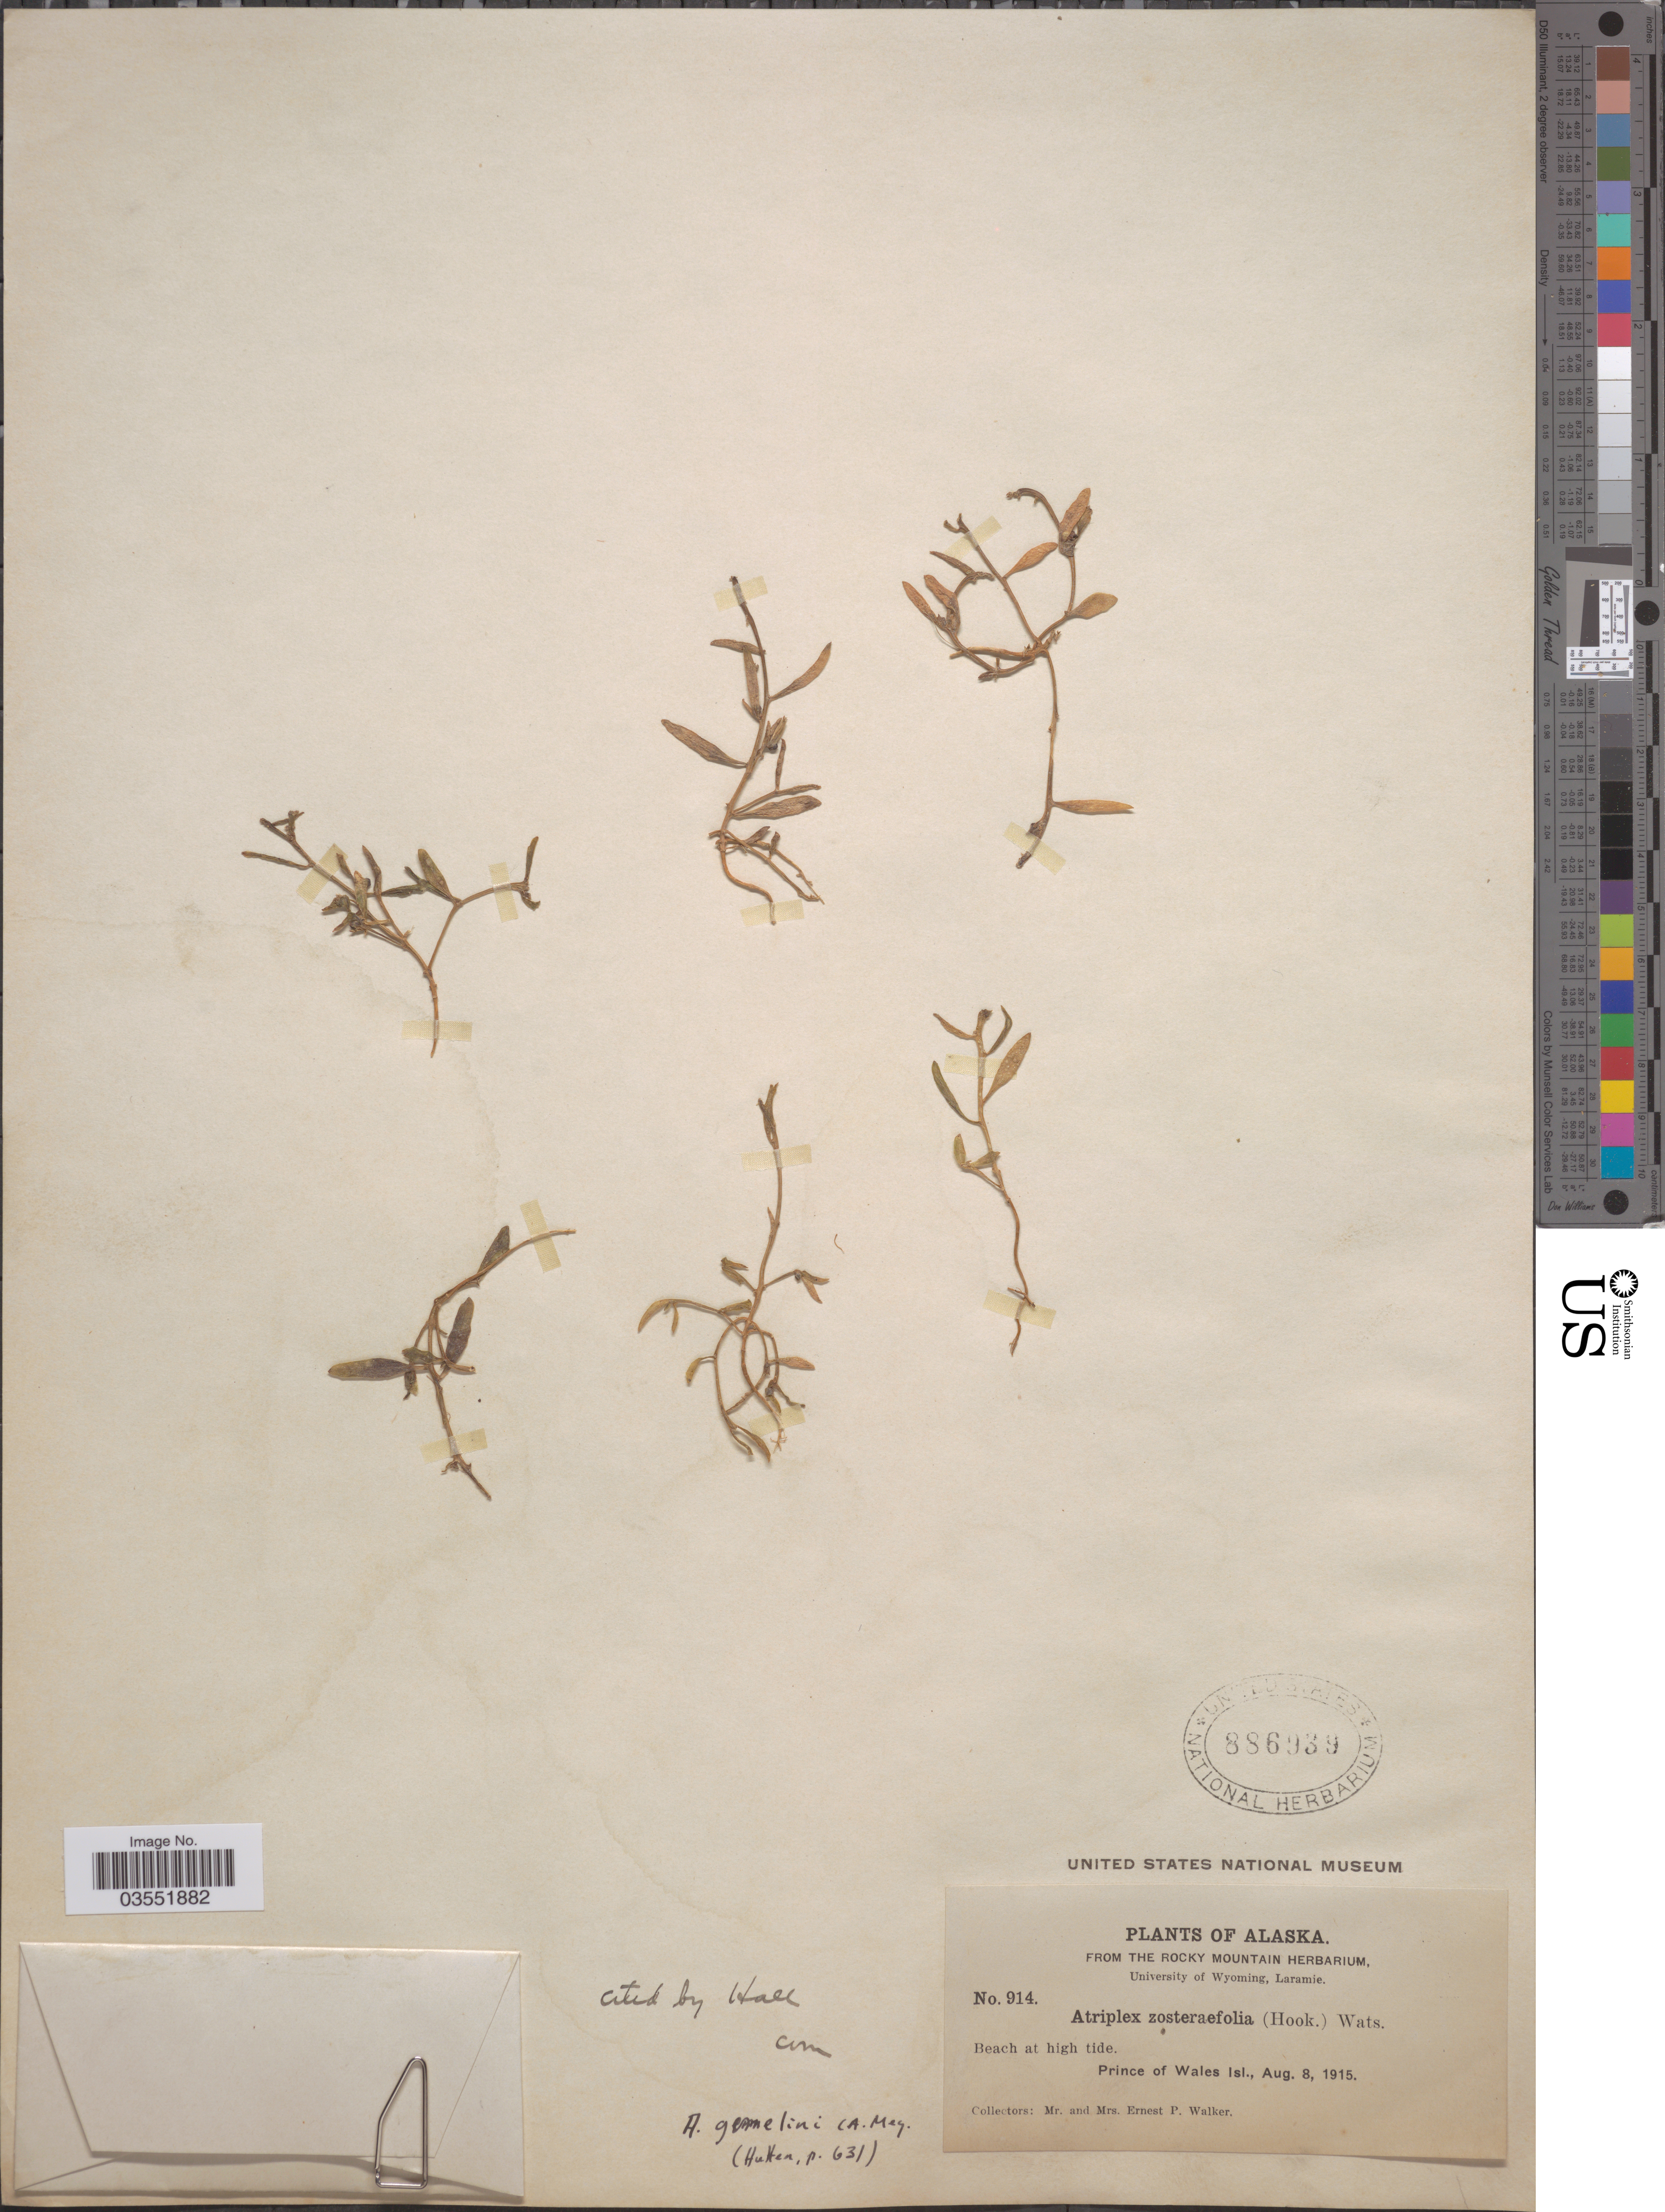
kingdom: Plantae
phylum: Tracheophyta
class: Magnoliopsida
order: Caryophyllales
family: Amaranthaceae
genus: Atriplex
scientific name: Atriplex gmelinii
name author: C.A. Mey. ex Bong.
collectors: E. P. Walker & E. Walker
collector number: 914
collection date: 1915-08-08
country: United States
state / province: Alaska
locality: Beach at high tide. Prince of Wales Isl.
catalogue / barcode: US 886939